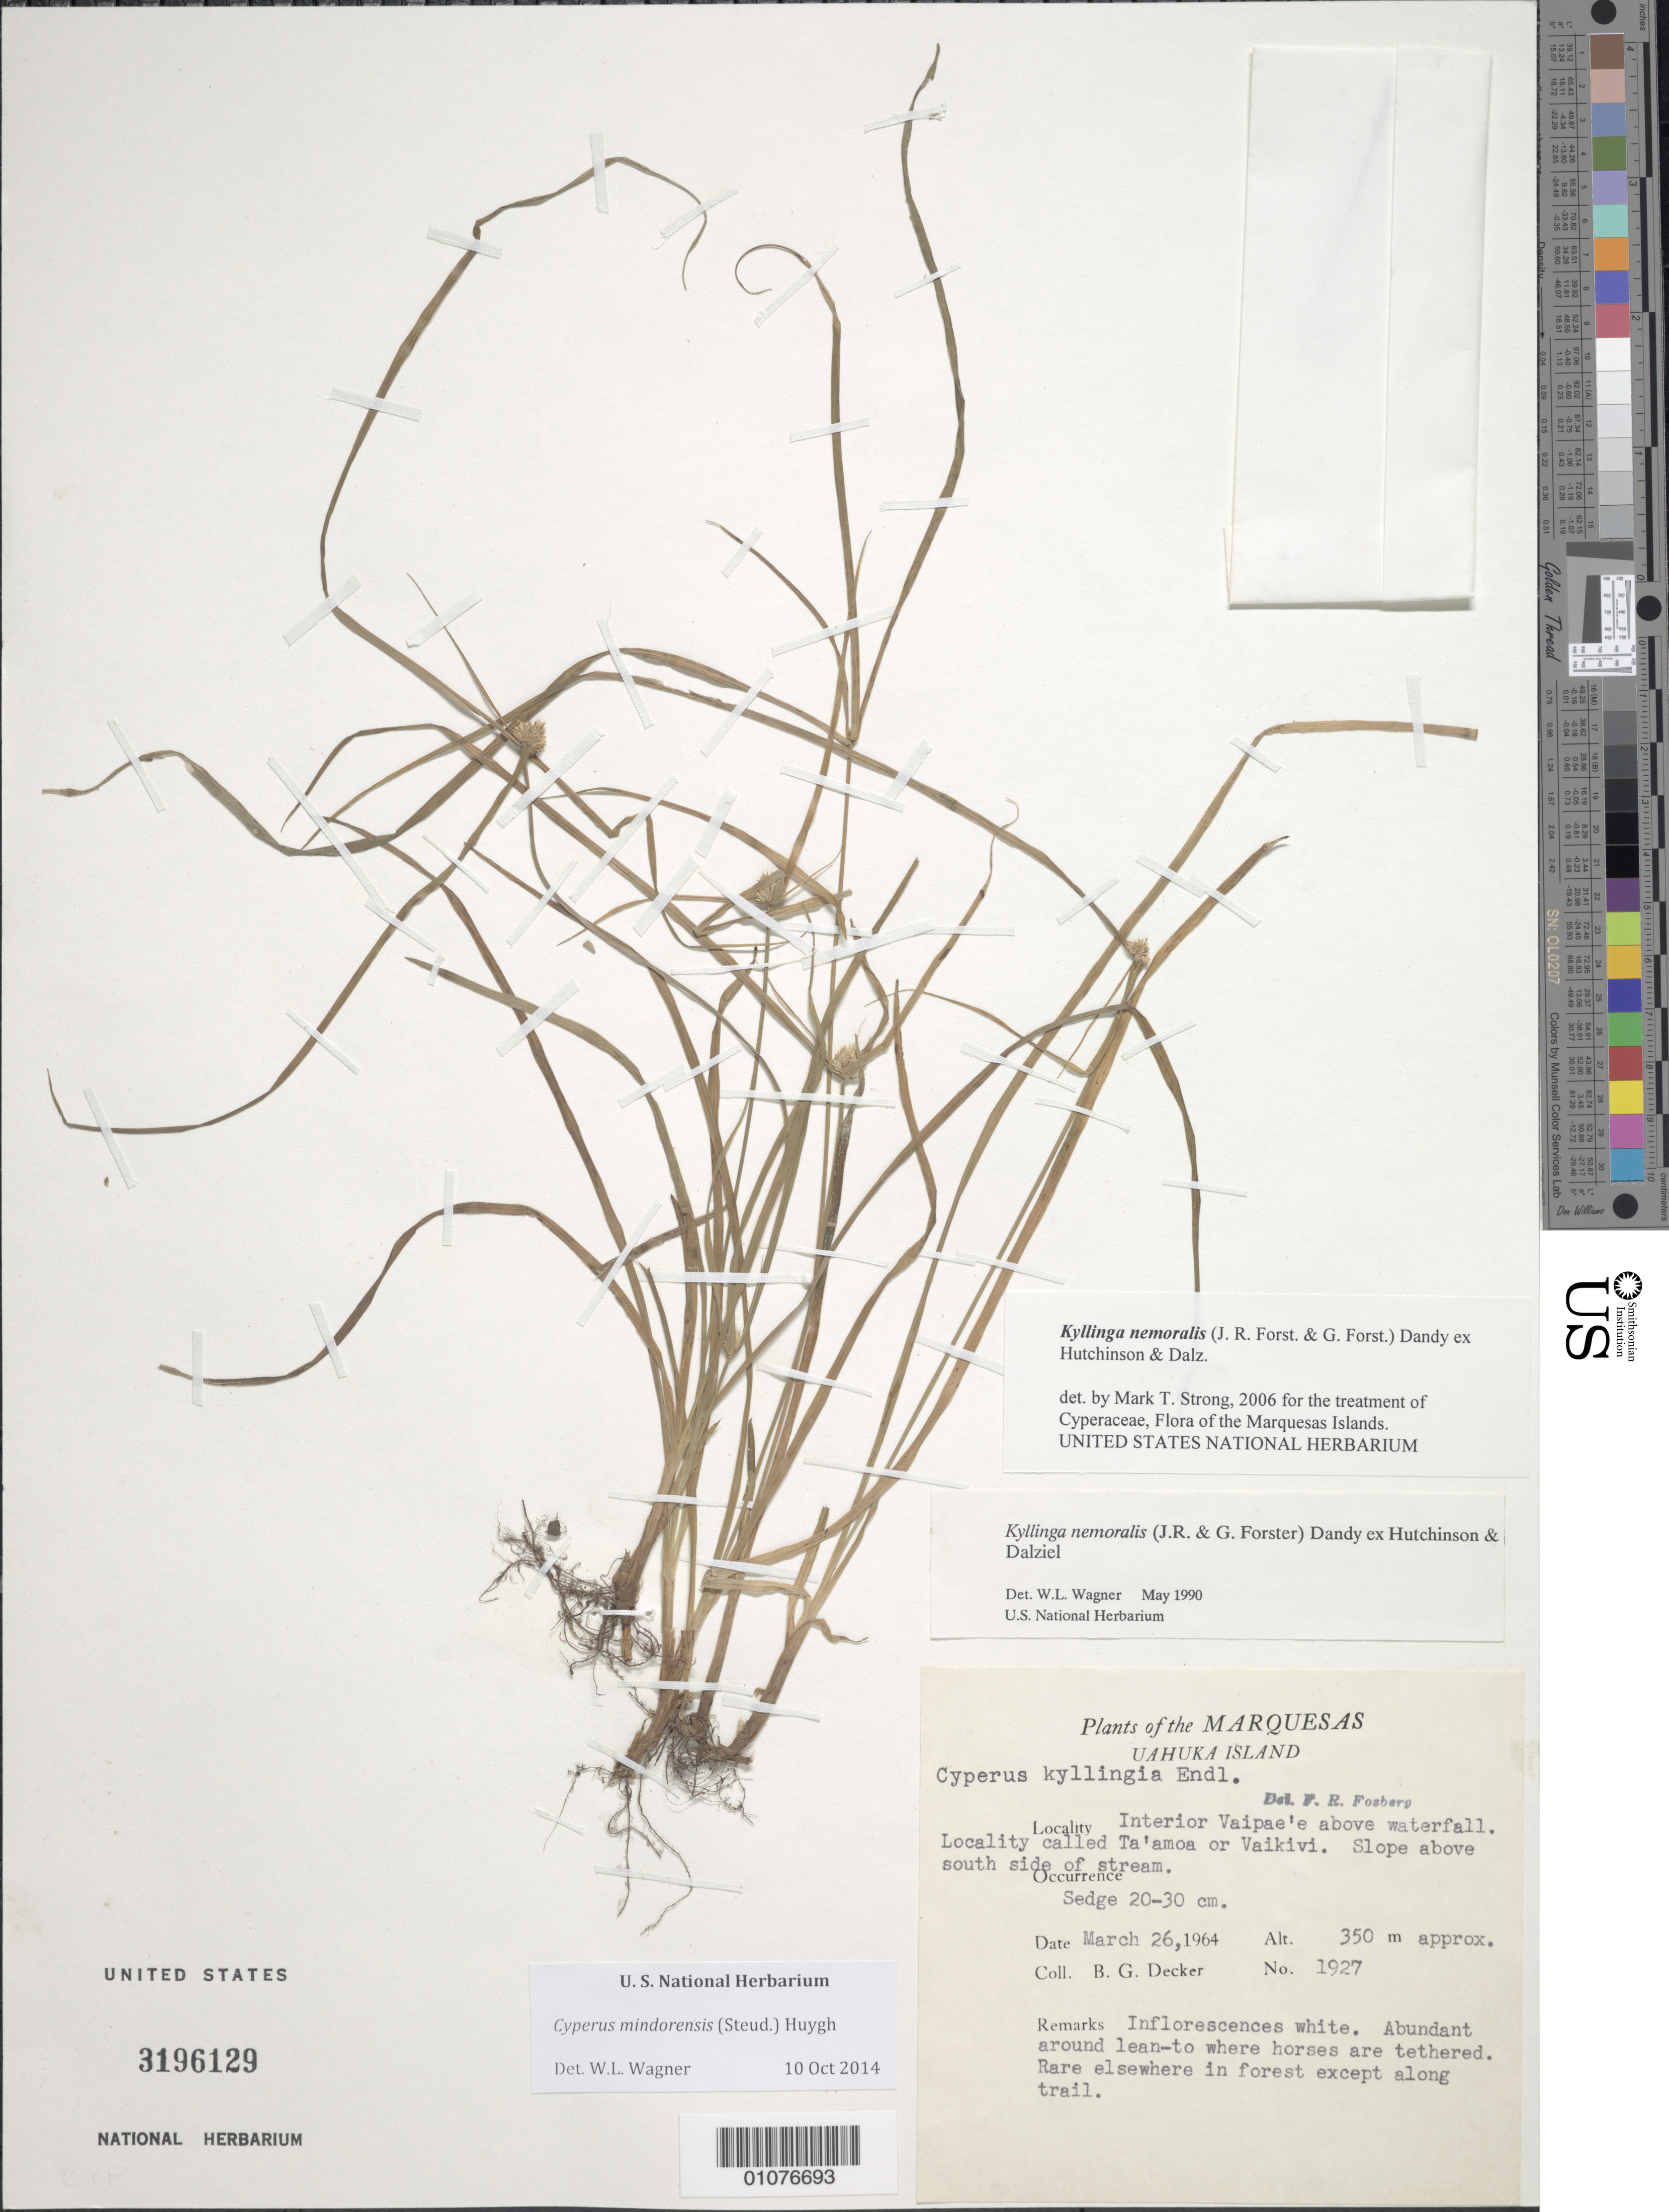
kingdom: Plantae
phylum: Tracheophyta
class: Liliopsida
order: Poales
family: Cyperaceae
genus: Cyperus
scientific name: Cyperus mindorensis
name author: (Steud.) Huygh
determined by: Lorence, David H., (PTBG), National Tropical Botanical Garden (UNITED STATES)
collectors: B. G. Decker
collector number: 1927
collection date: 1964-03-25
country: French Polynesia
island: Ua Huka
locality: interior Vaipae'e above waterfall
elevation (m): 350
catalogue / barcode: US 3196129